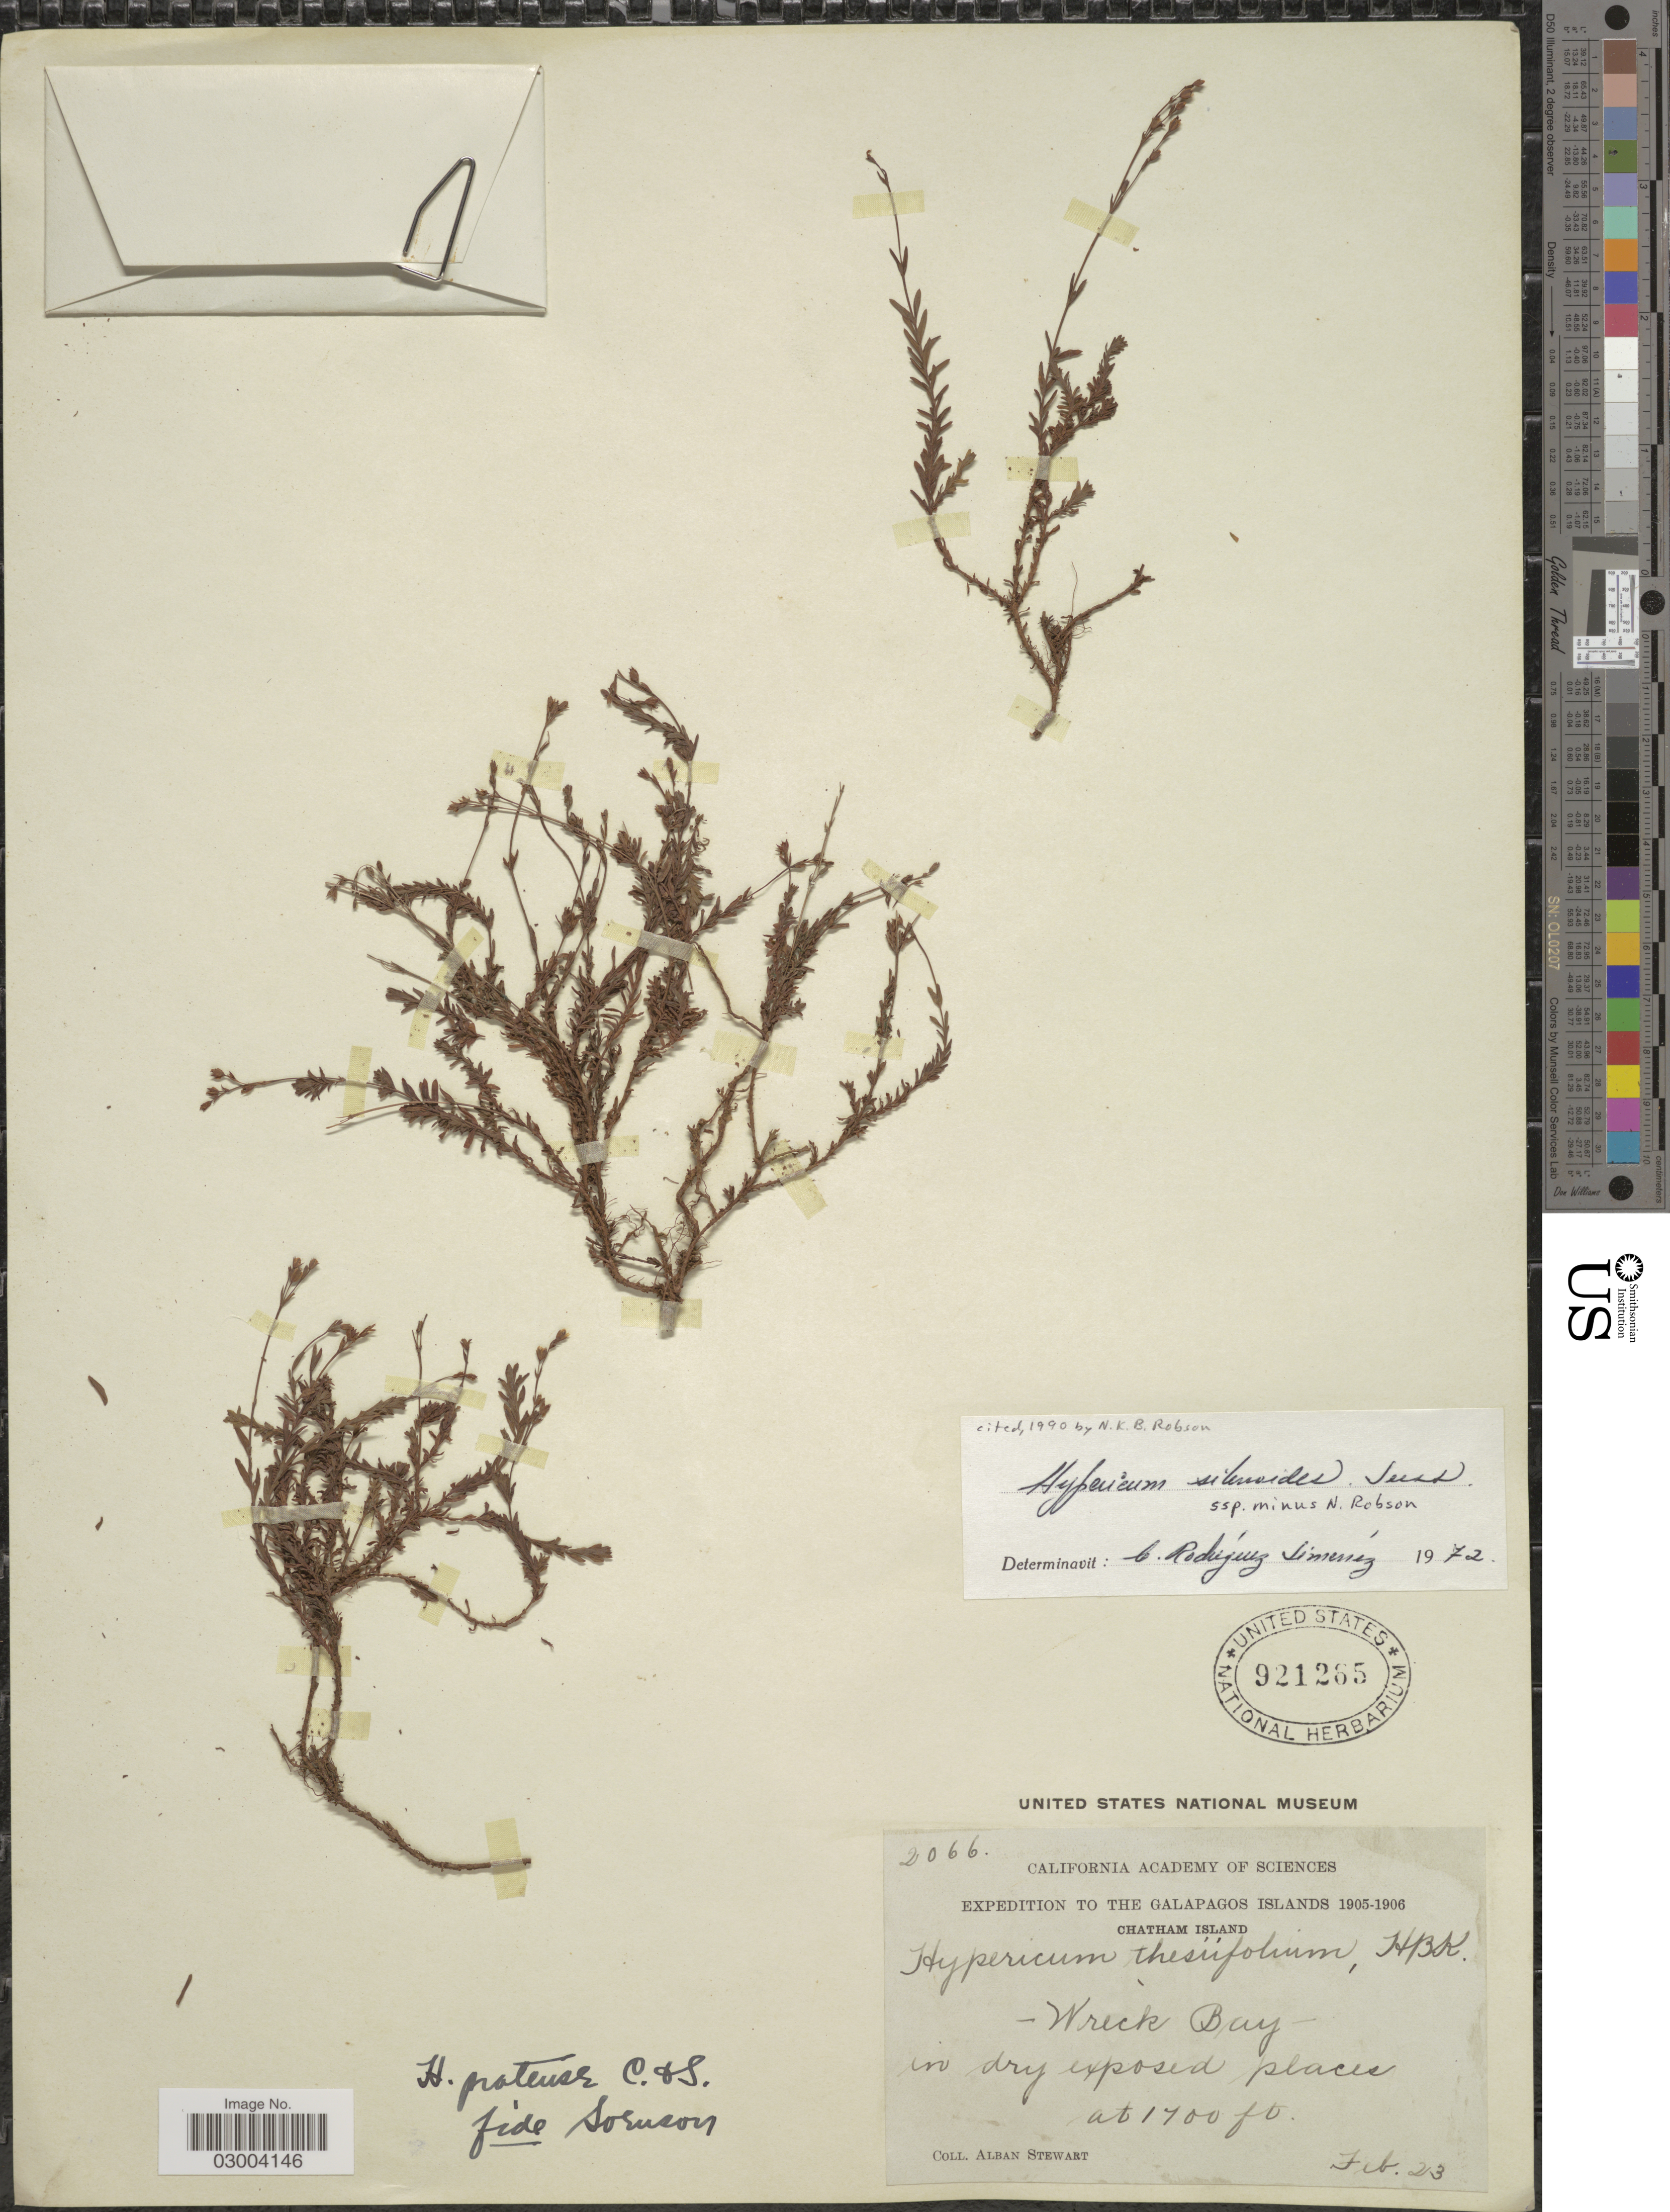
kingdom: Plantae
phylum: Tracheophyta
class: Magnoliopsida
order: Malpighiales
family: Hypericaceae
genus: Hypericum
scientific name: Hypericum silenoides subsp. minus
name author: N. Robson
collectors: A. Stewart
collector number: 2066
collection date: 1905-02-23/1906-02-23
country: Ecuador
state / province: Colón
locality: The Galapagos Islands, Chatham Island, Wreck Bay.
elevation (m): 518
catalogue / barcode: US 921265